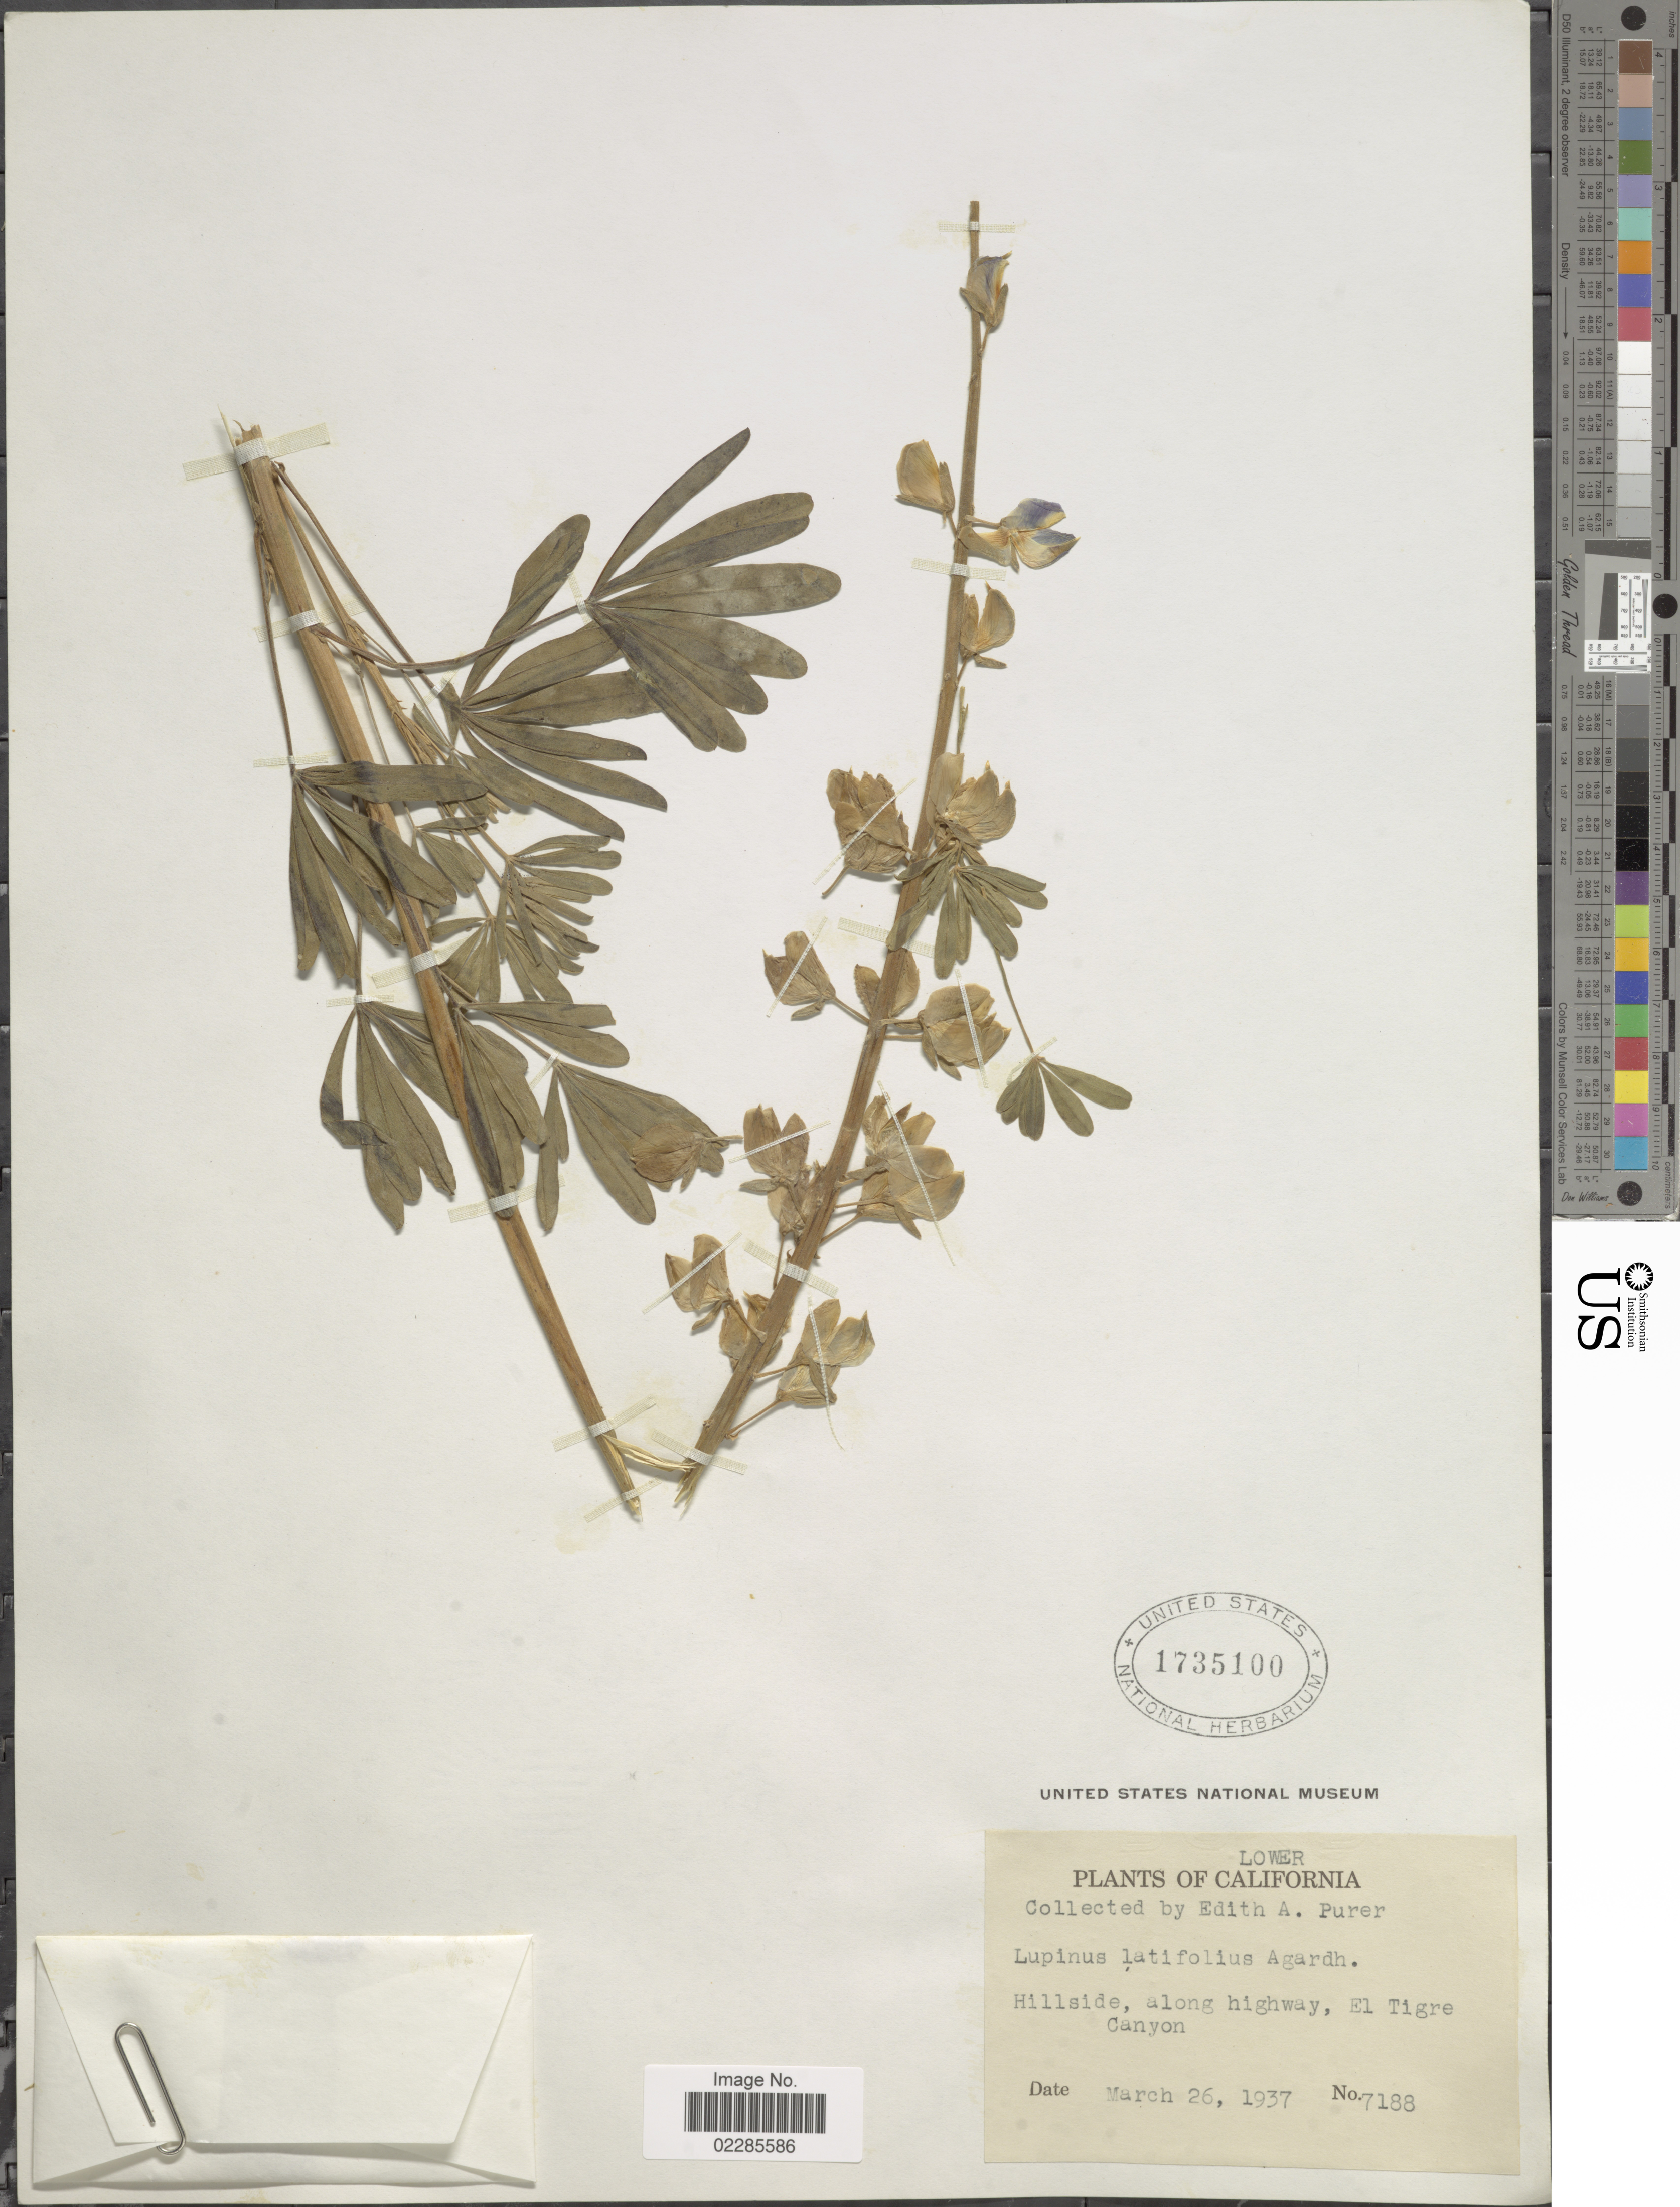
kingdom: Plantae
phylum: Tracheophyta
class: Magnoliopsida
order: Fabales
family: Fabaceae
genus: Lupinus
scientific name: Lupinus latifolius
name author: Lindl. ex J. Agardh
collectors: E. Purer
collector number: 7188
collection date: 1937-03-26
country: Mexico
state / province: Baja California Norte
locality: Lower California, Hillside, along highway, El Tigre Canyon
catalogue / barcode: US 1735100